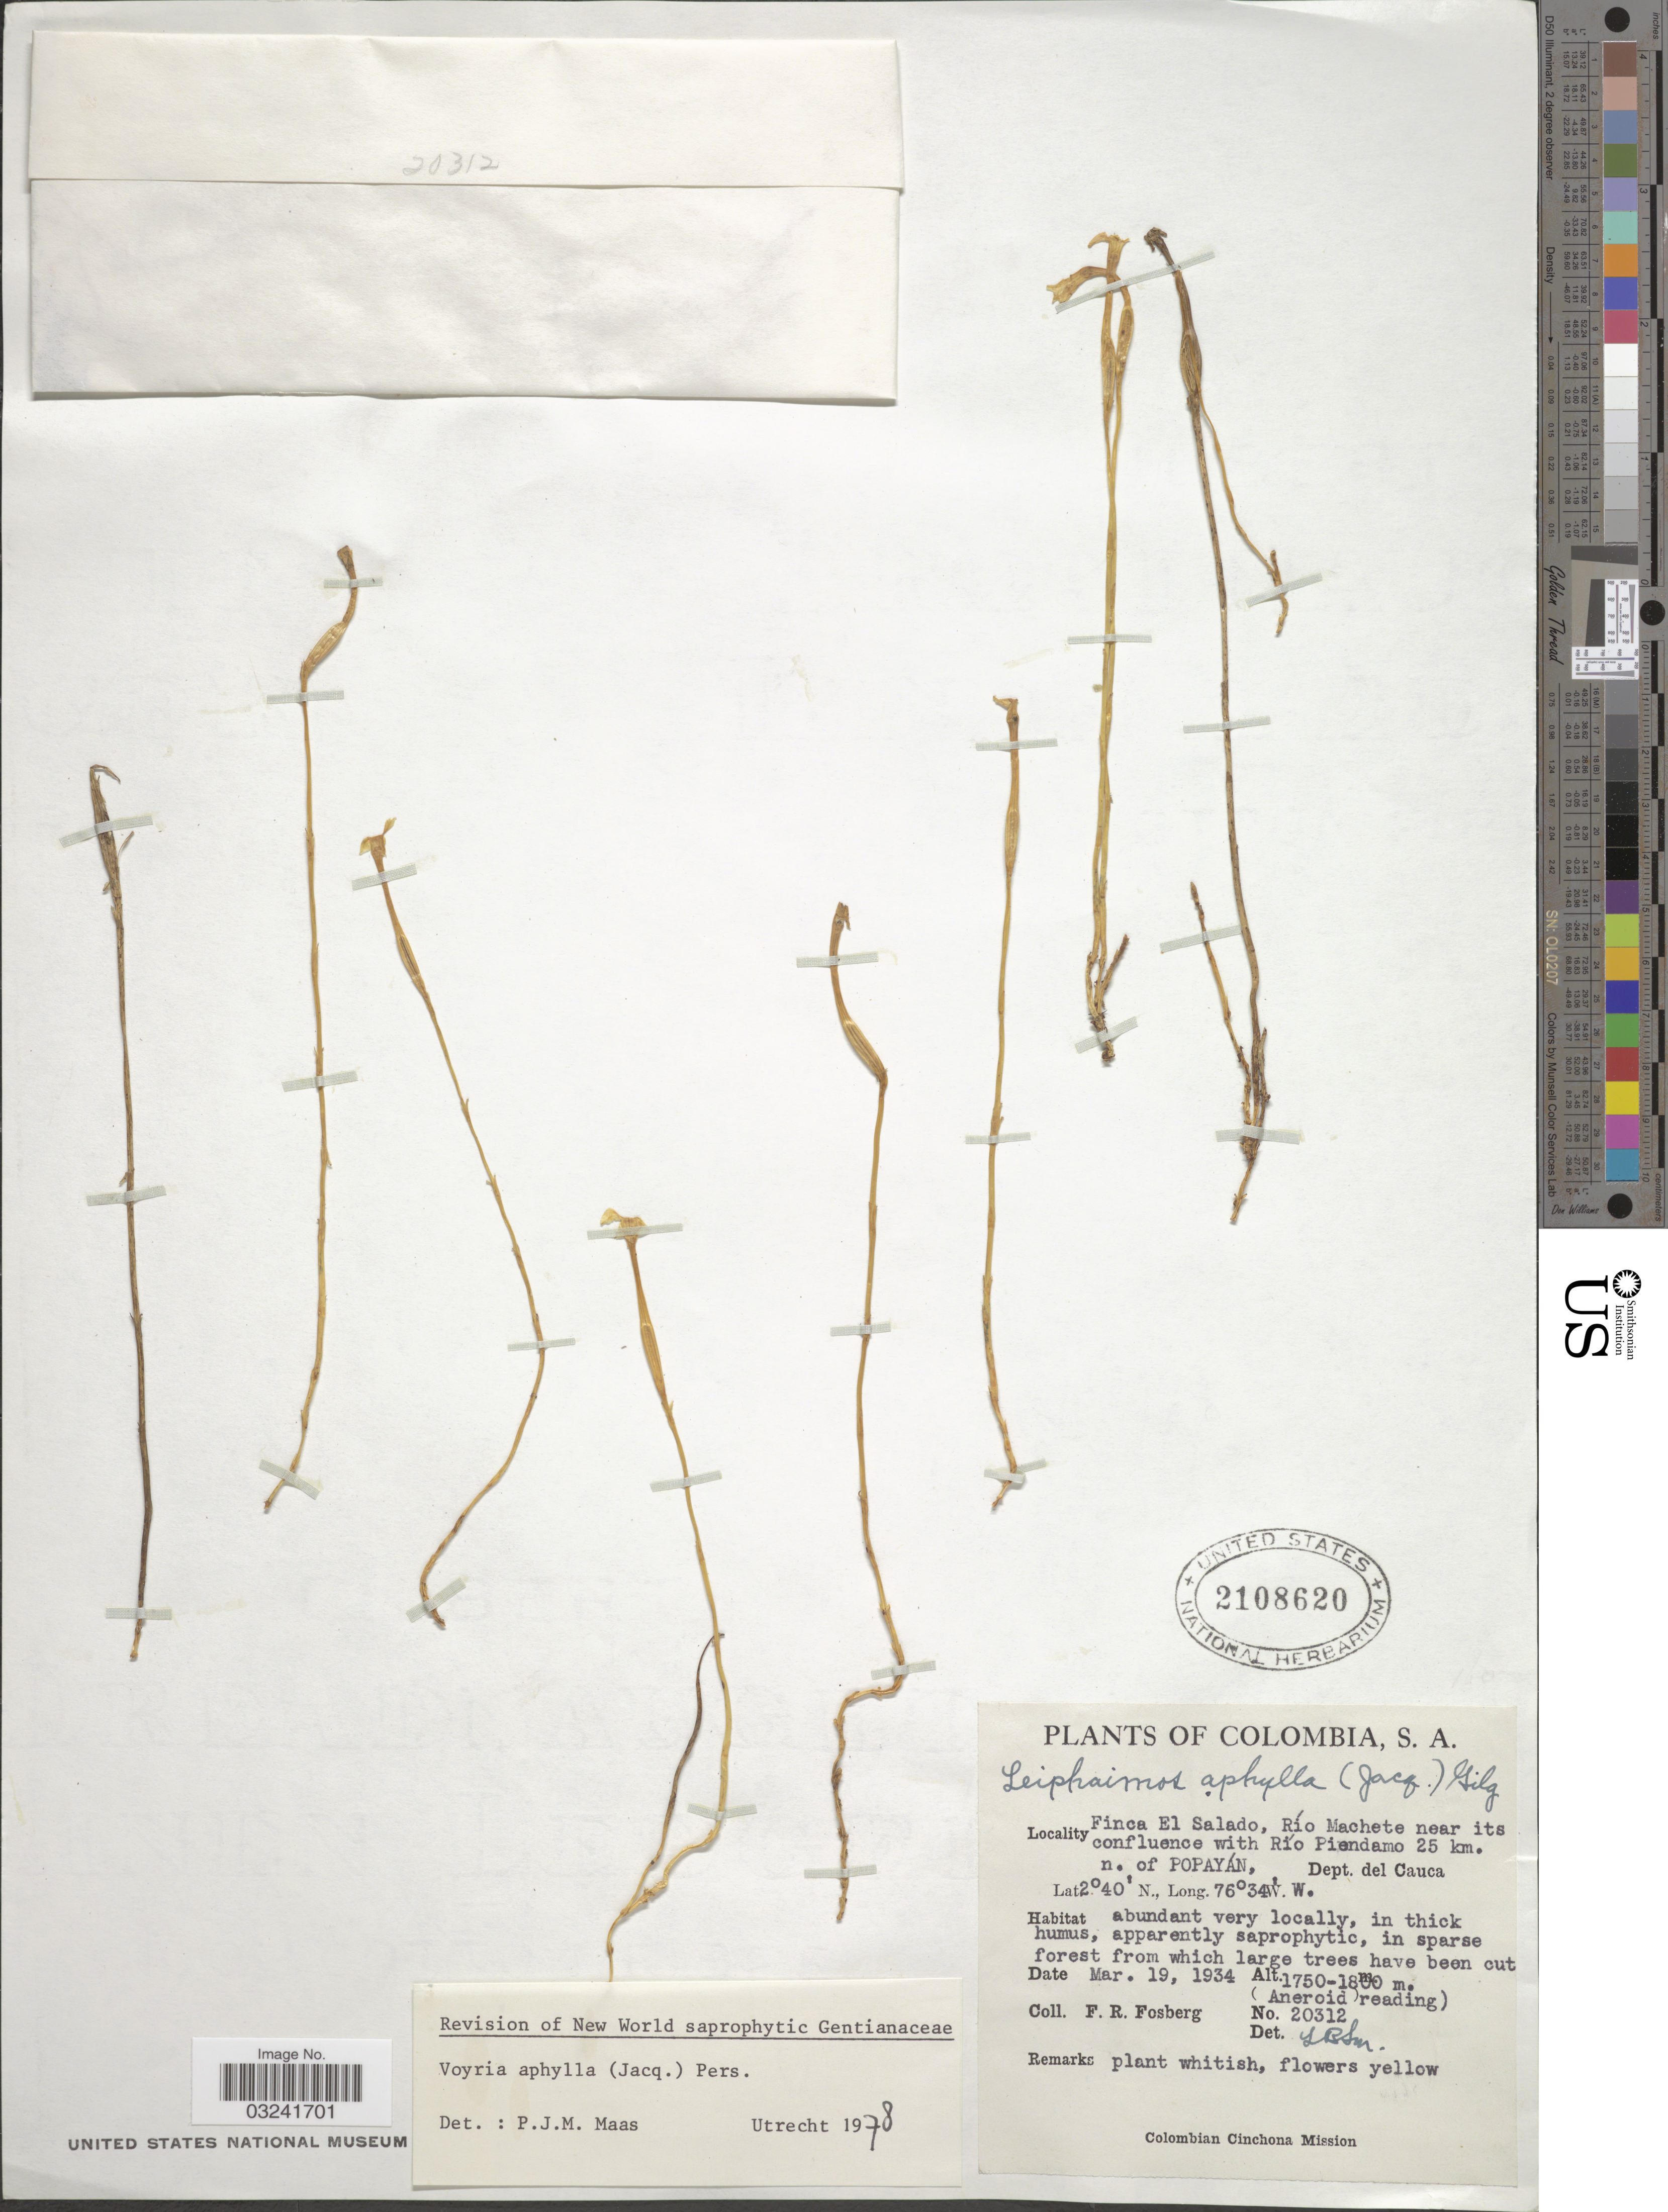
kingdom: Plantae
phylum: Tracheophyta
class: Magnoliopsida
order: Gentianales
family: Gentianaceae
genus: Voyria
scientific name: Voyria aphylla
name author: (Jacq.) Pers.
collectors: F. R. Fosberg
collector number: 20312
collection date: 1934-03-19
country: Colombia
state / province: Cauca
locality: Finca El Salado, Río Machete near its confluence with Río Piendamo 25 km. n. of Popayán, Dept. del Cauca.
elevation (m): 1750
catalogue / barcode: US 2108620